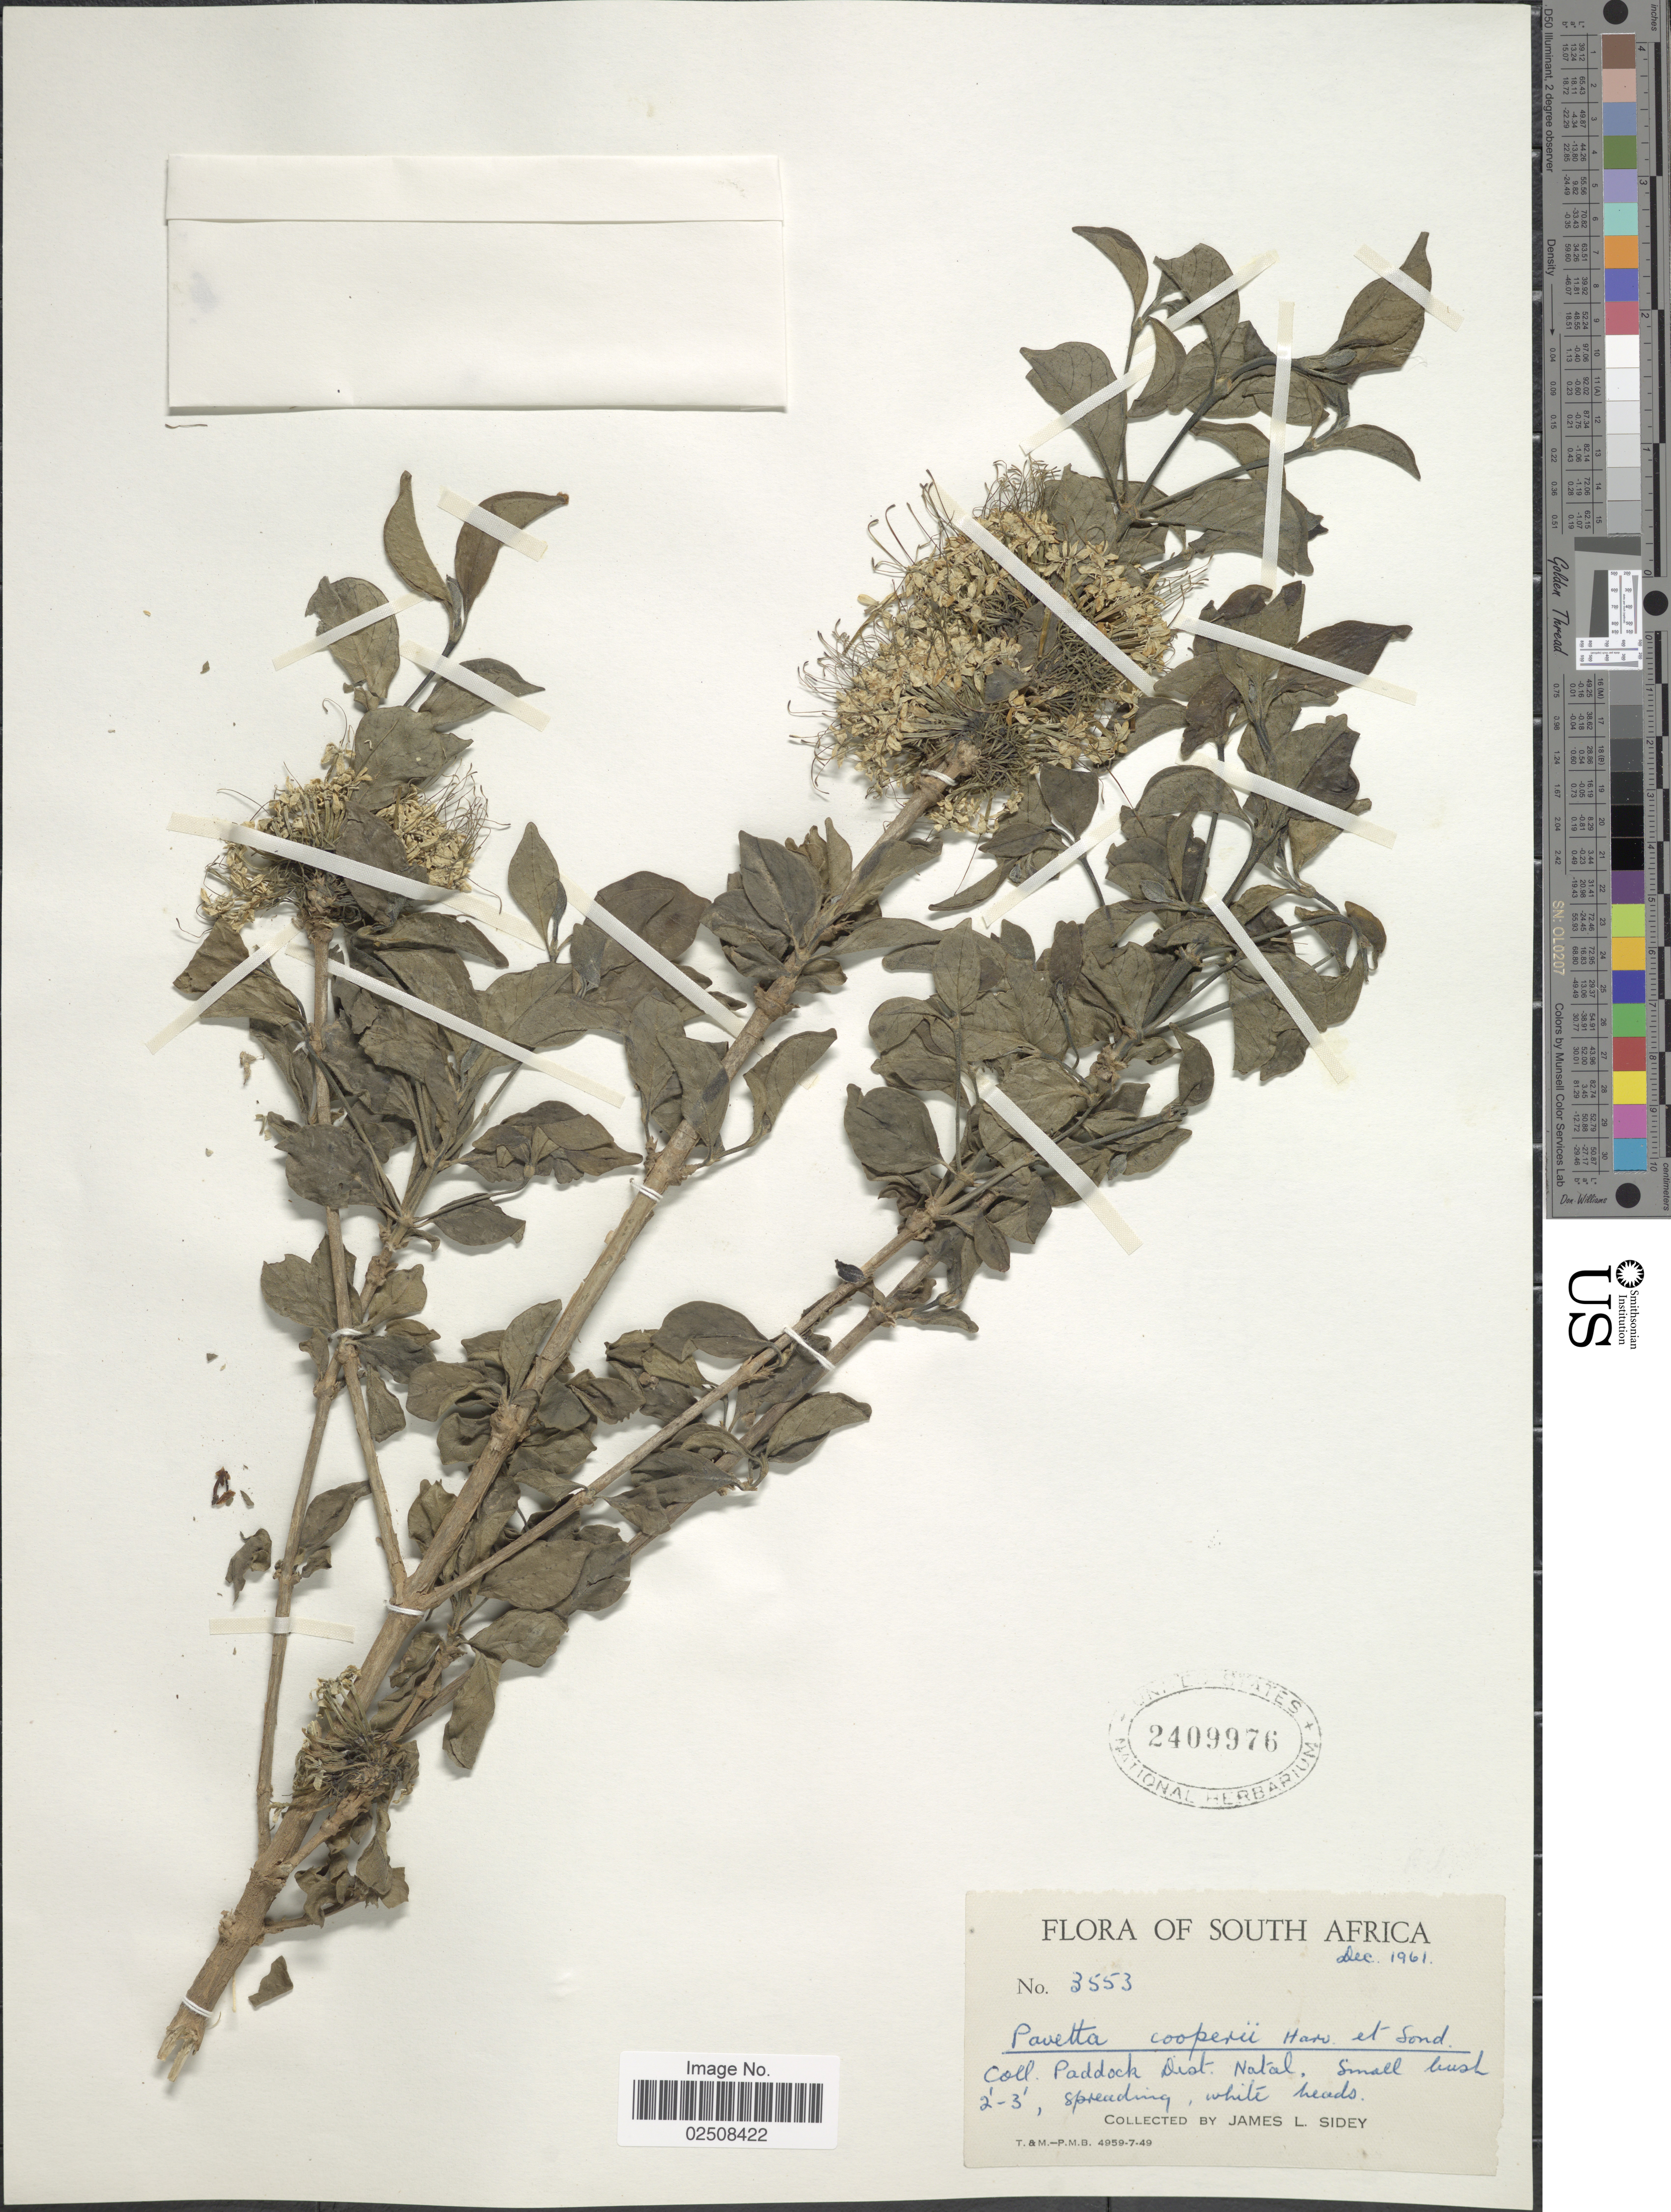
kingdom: Plantae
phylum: Tracheophyta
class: Magnoliopsida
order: Gentianales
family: Rubiaceae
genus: Pavetta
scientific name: Pavetta cooperi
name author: Harv. & Sond.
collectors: J. L. Sidey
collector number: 3553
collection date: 1961-12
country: South Africa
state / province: KwaZulu-Natal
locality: Paddock Dist. Natal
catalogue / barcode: US 2409976